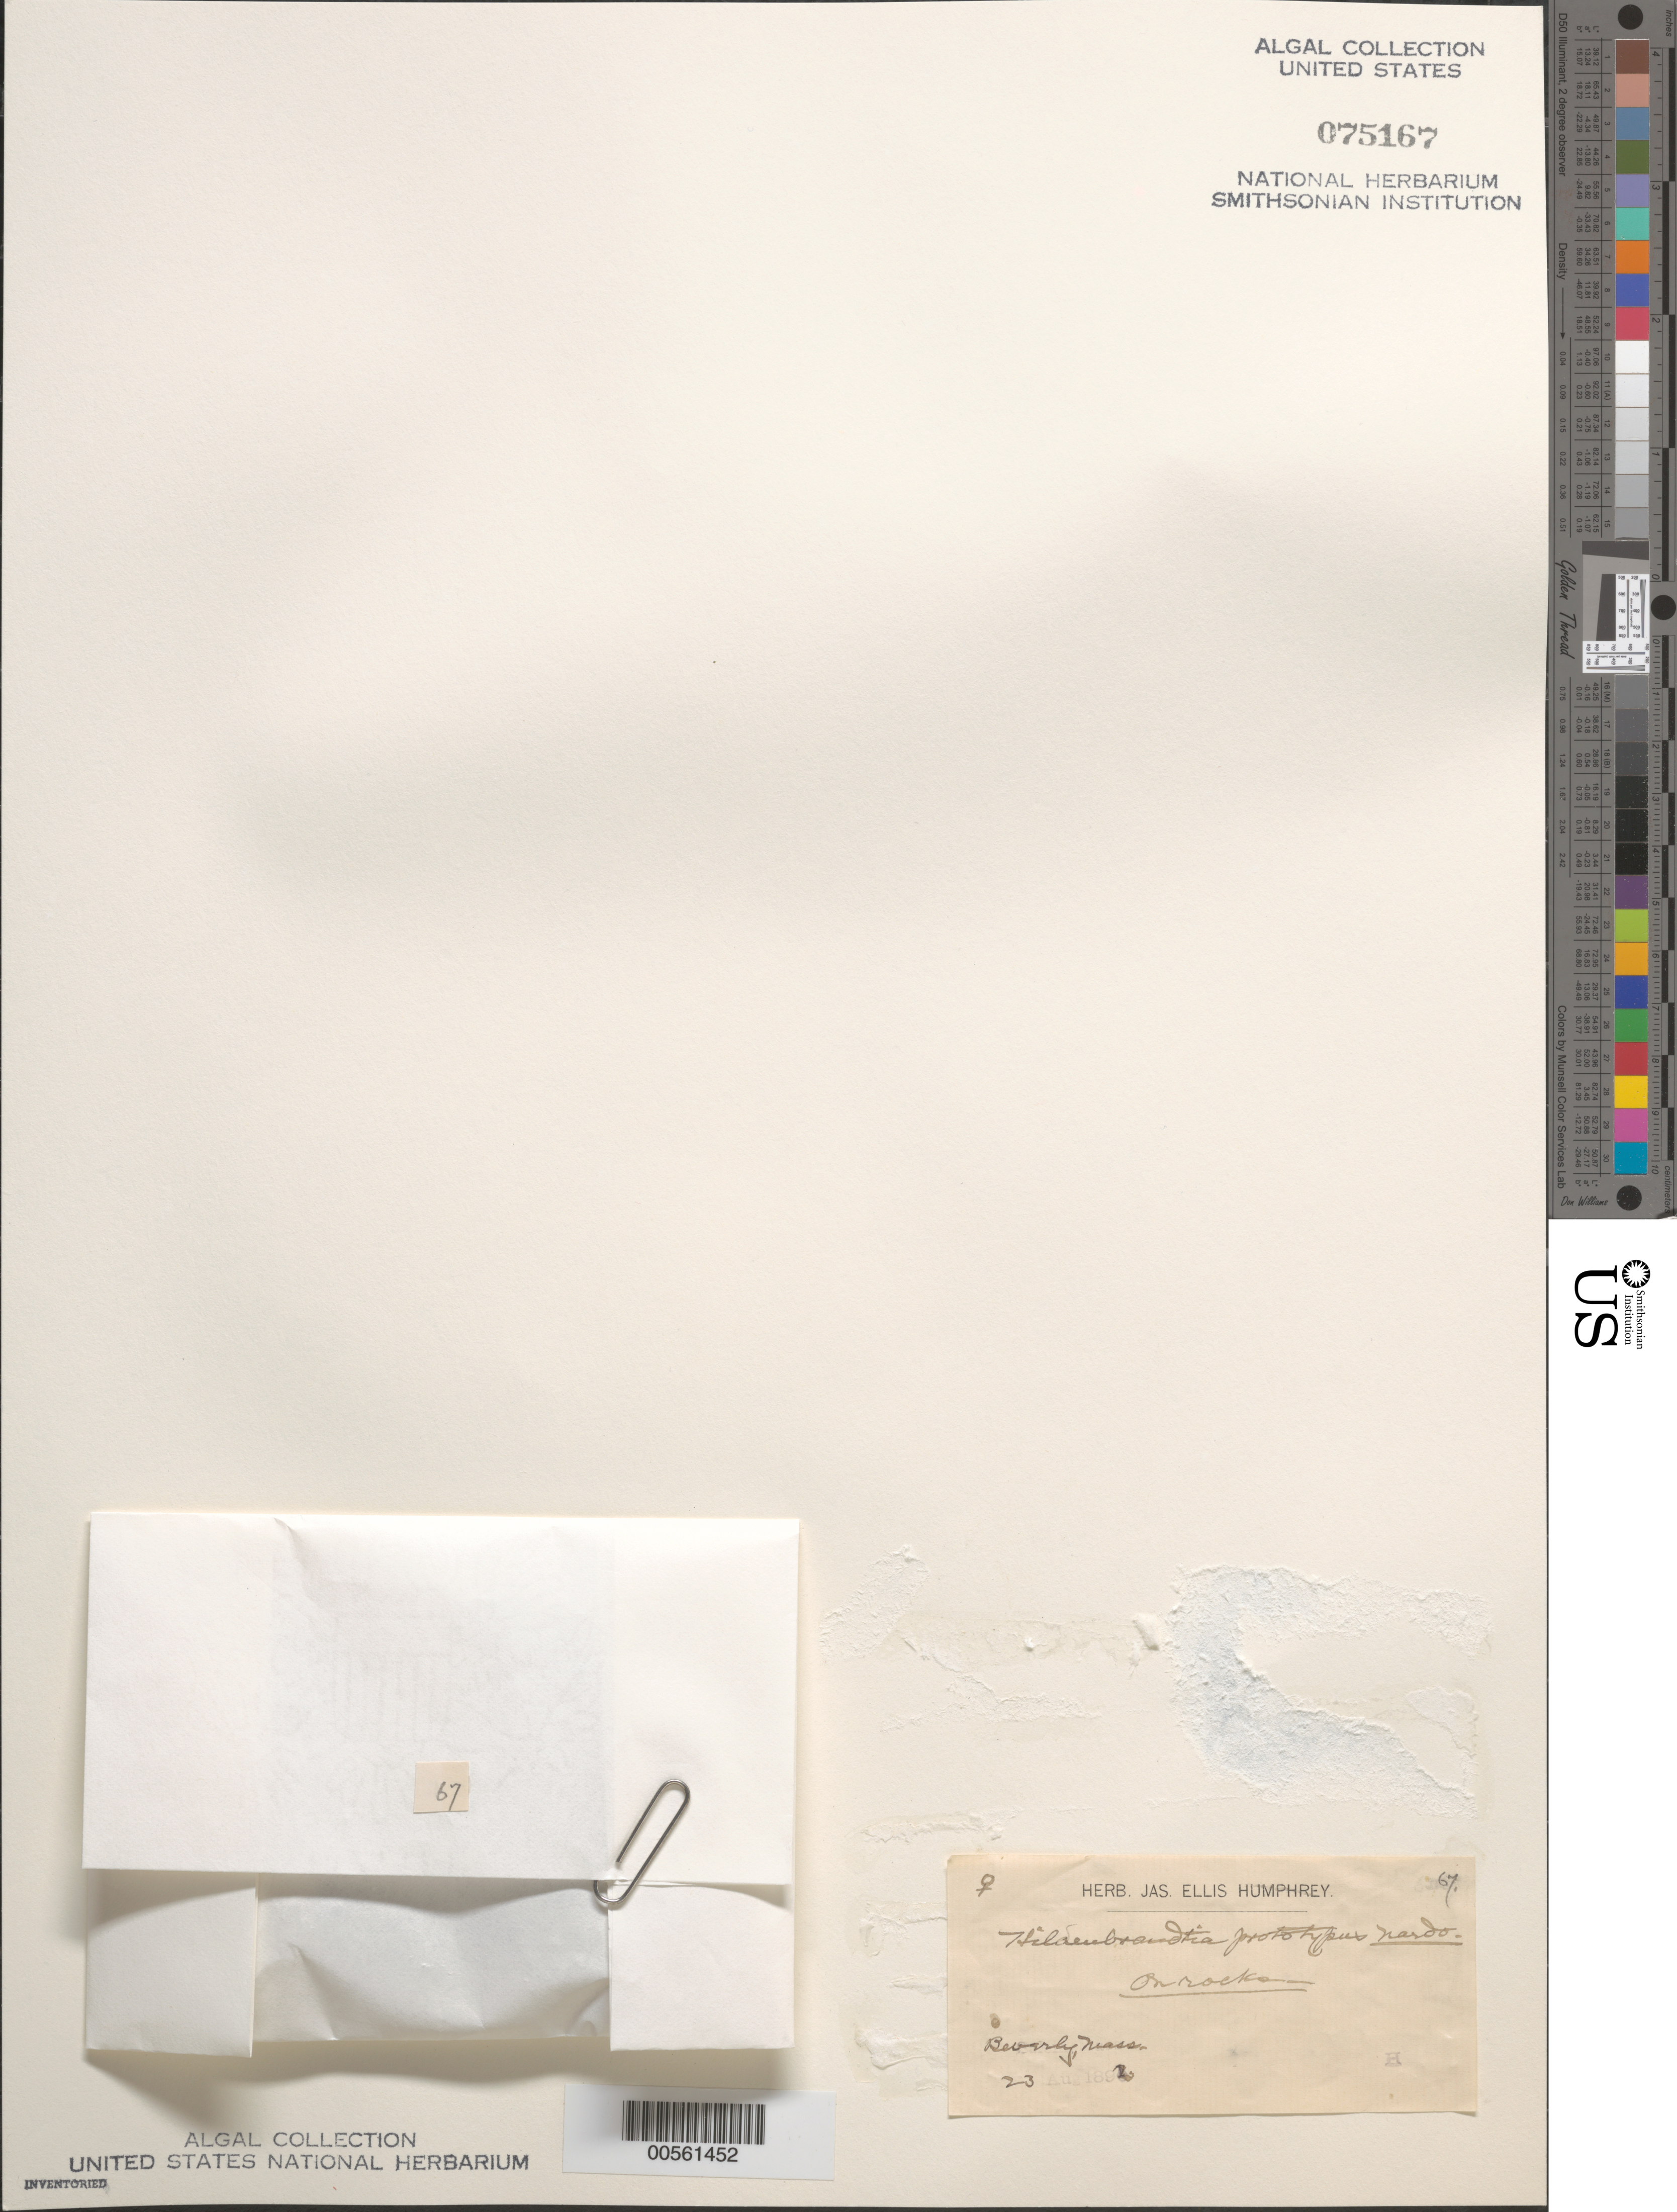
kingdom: Plantae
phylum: Rhodophyta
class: Florideophyceae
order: Hildenbrandiales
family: Hildenbrandiaceae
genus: Hildenbrandia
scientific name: Hildenbrandia rubra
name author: (Sommerf.) Menegh.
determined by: Algae name updating Project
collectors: J. Humphrey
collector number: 67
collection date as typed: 23 Aug 1892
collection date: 1892-08-23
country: United States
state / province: Massachusetts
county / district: Essex County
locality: Beverly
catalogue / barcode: US 75167